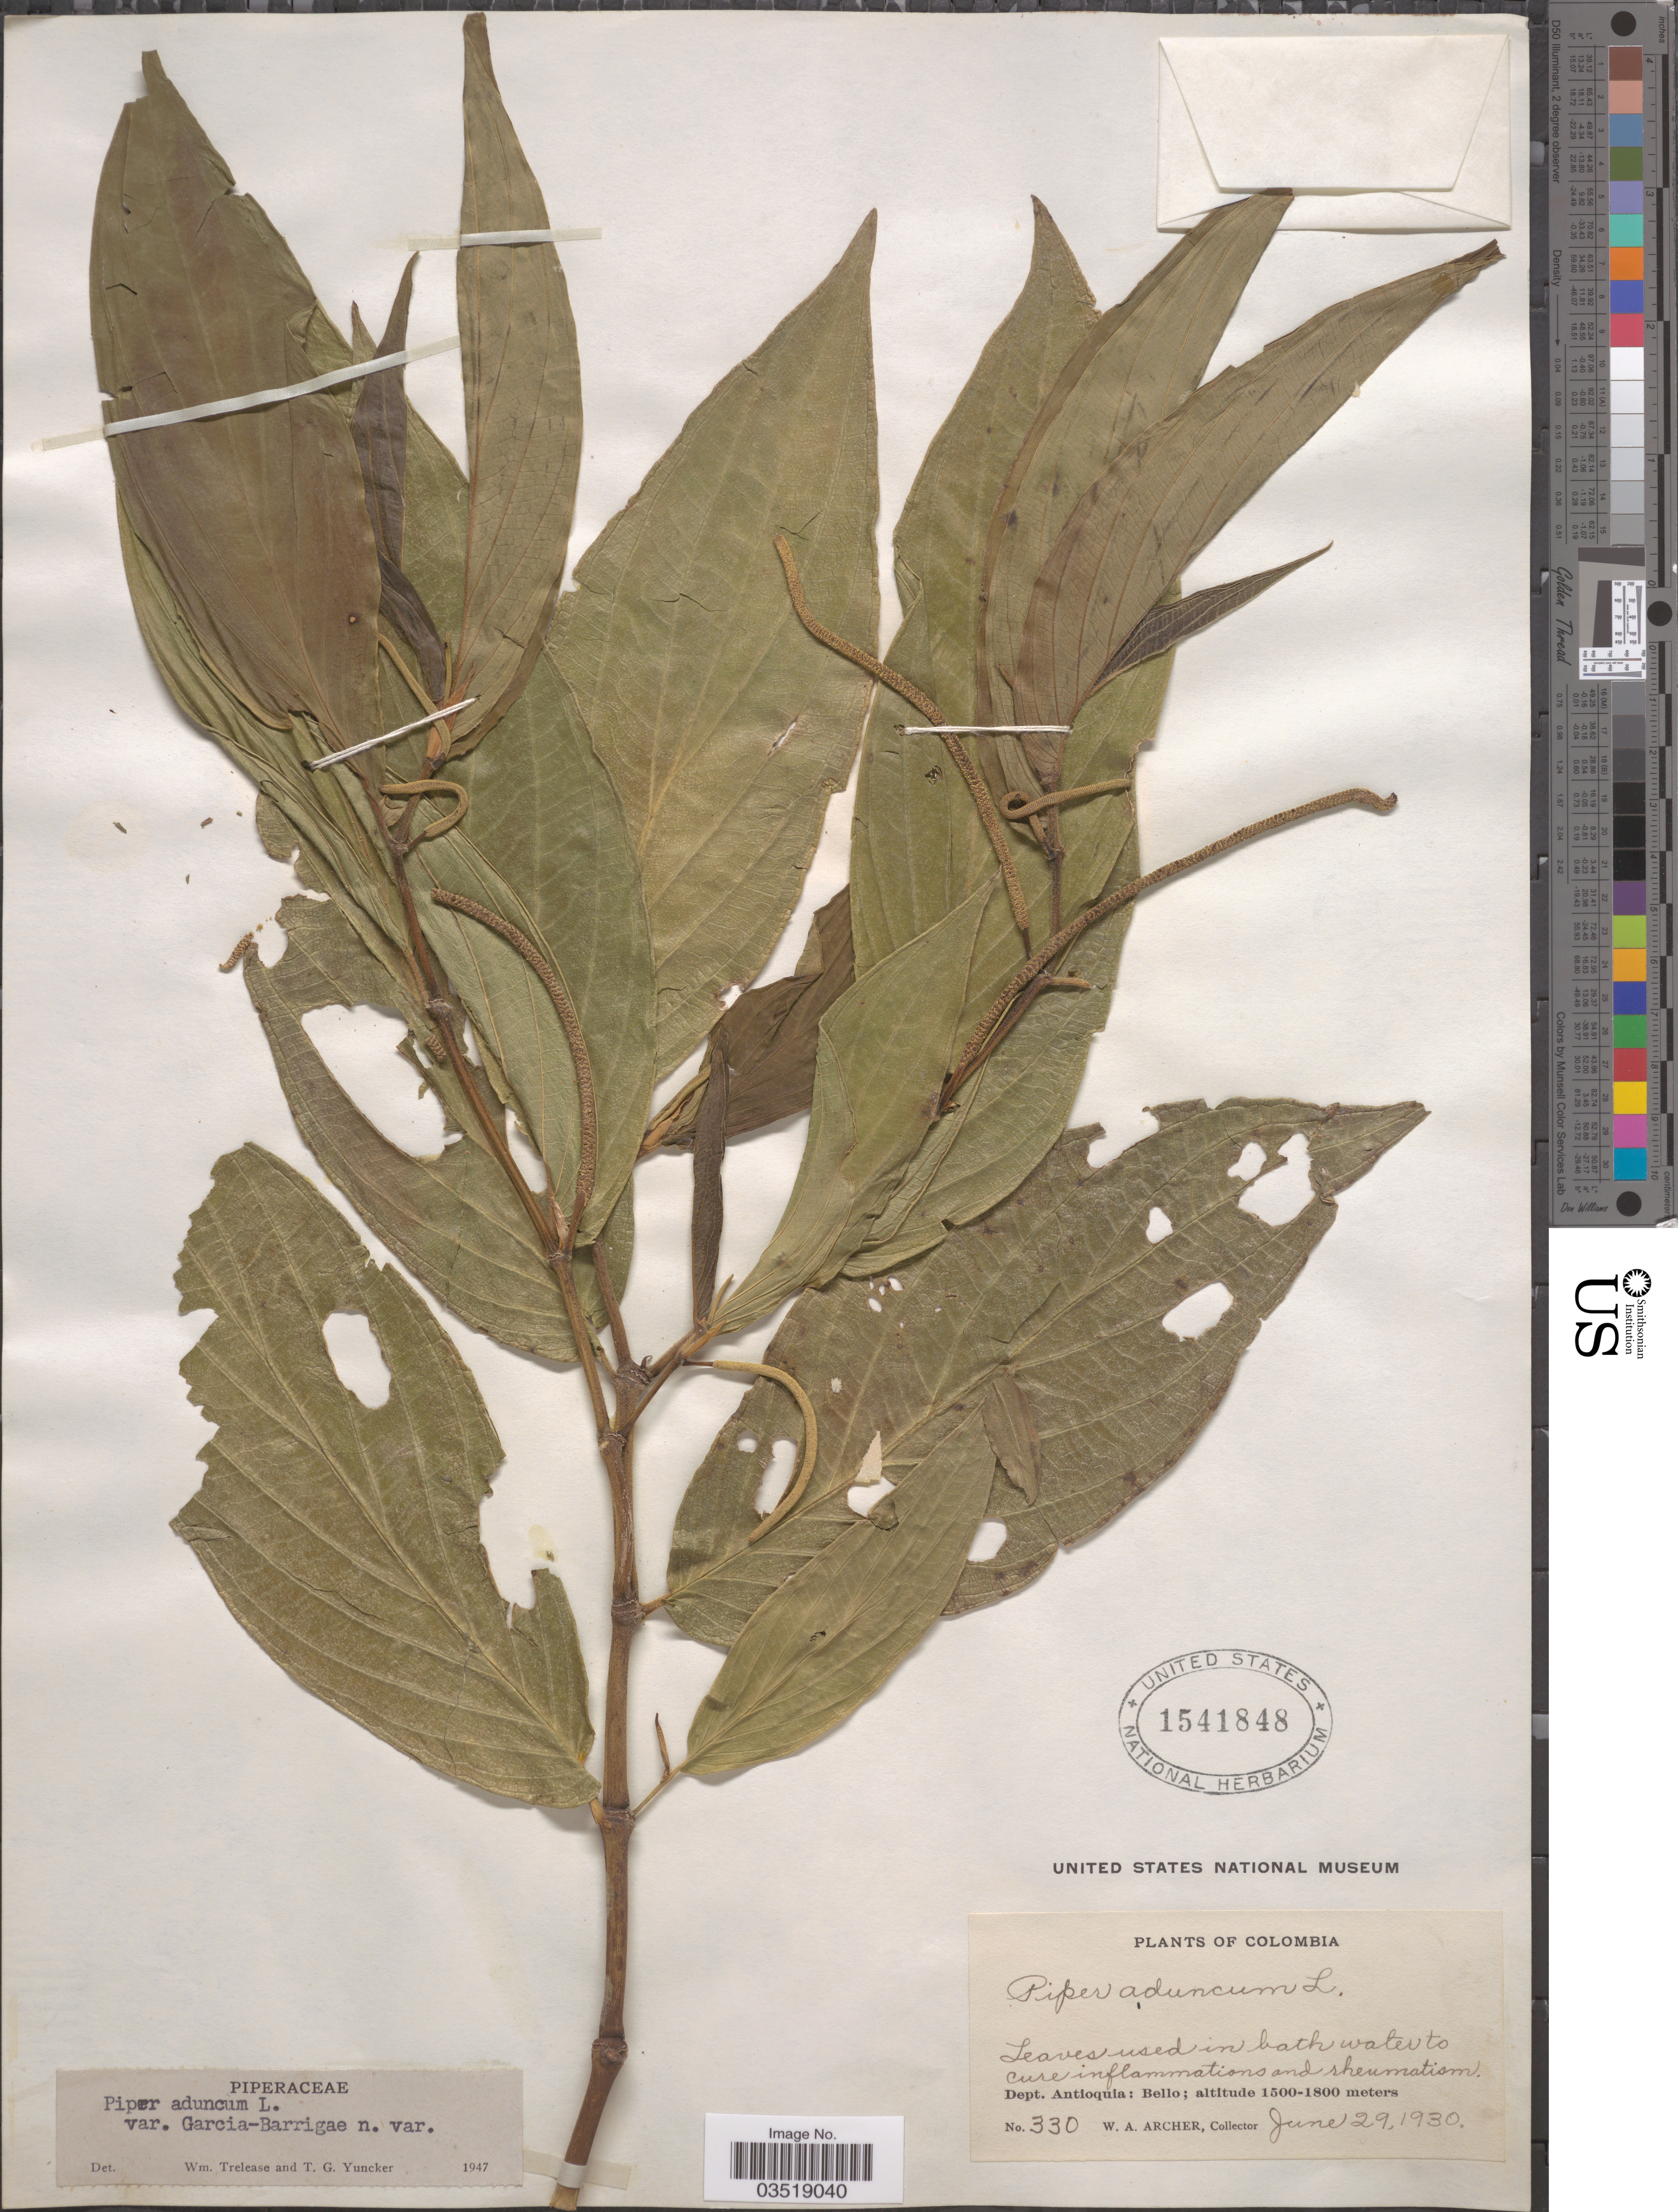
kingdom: Plantae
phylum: Tracheophyta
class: Magnoliopsida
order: Piperales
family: Piperaceae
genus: Piper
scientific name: Piper aduncum var. garcia-barrigae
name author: Trel. & Yunck.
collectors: W. Archer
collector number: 330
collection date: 1930-06-29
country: Colombia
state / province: Antioquia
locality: Dept. Antioquia: Bello.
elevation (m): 1500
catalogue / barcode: US 1541848